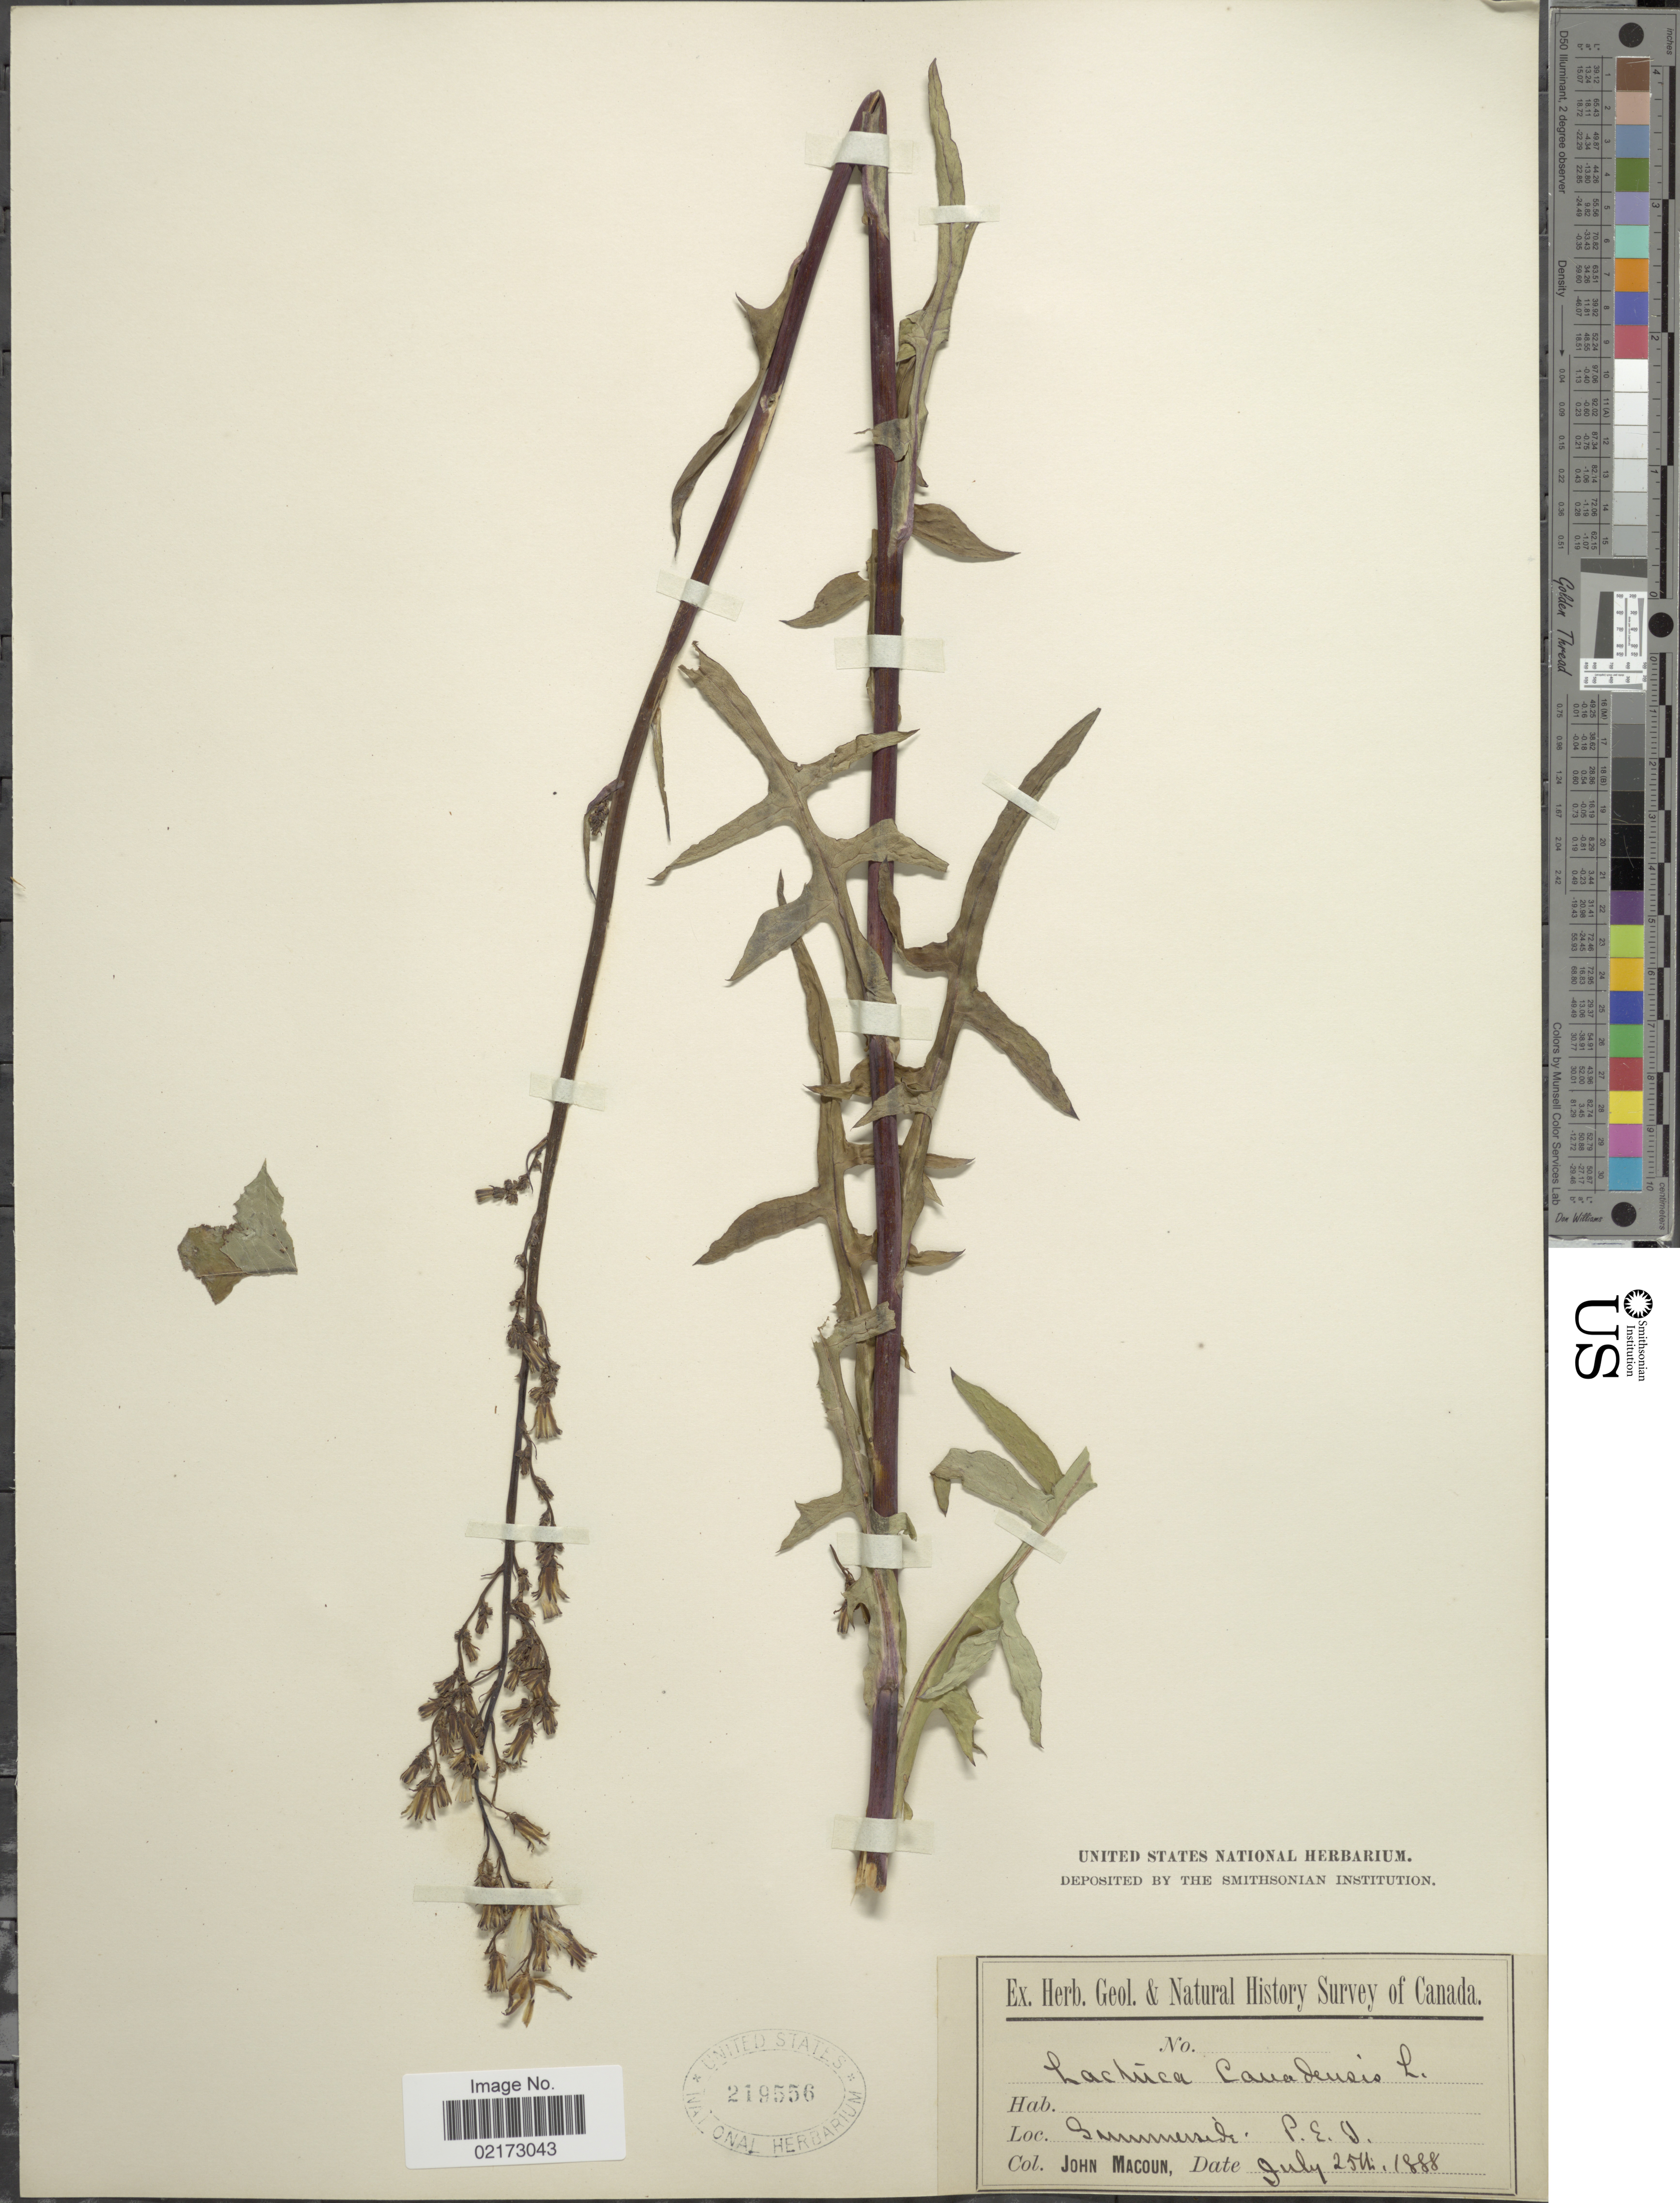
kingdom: Plantae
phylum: Tracheophyta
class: Magnoliopsida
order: Asterales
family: Asteraceae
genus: Lactuca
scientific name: Lactuca canadensis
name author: L.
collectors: J. Macoun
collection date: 1888-07-25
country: Canada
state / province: Prince Edward Island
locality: Simmerside, P. E. I.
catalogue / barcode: US 219556